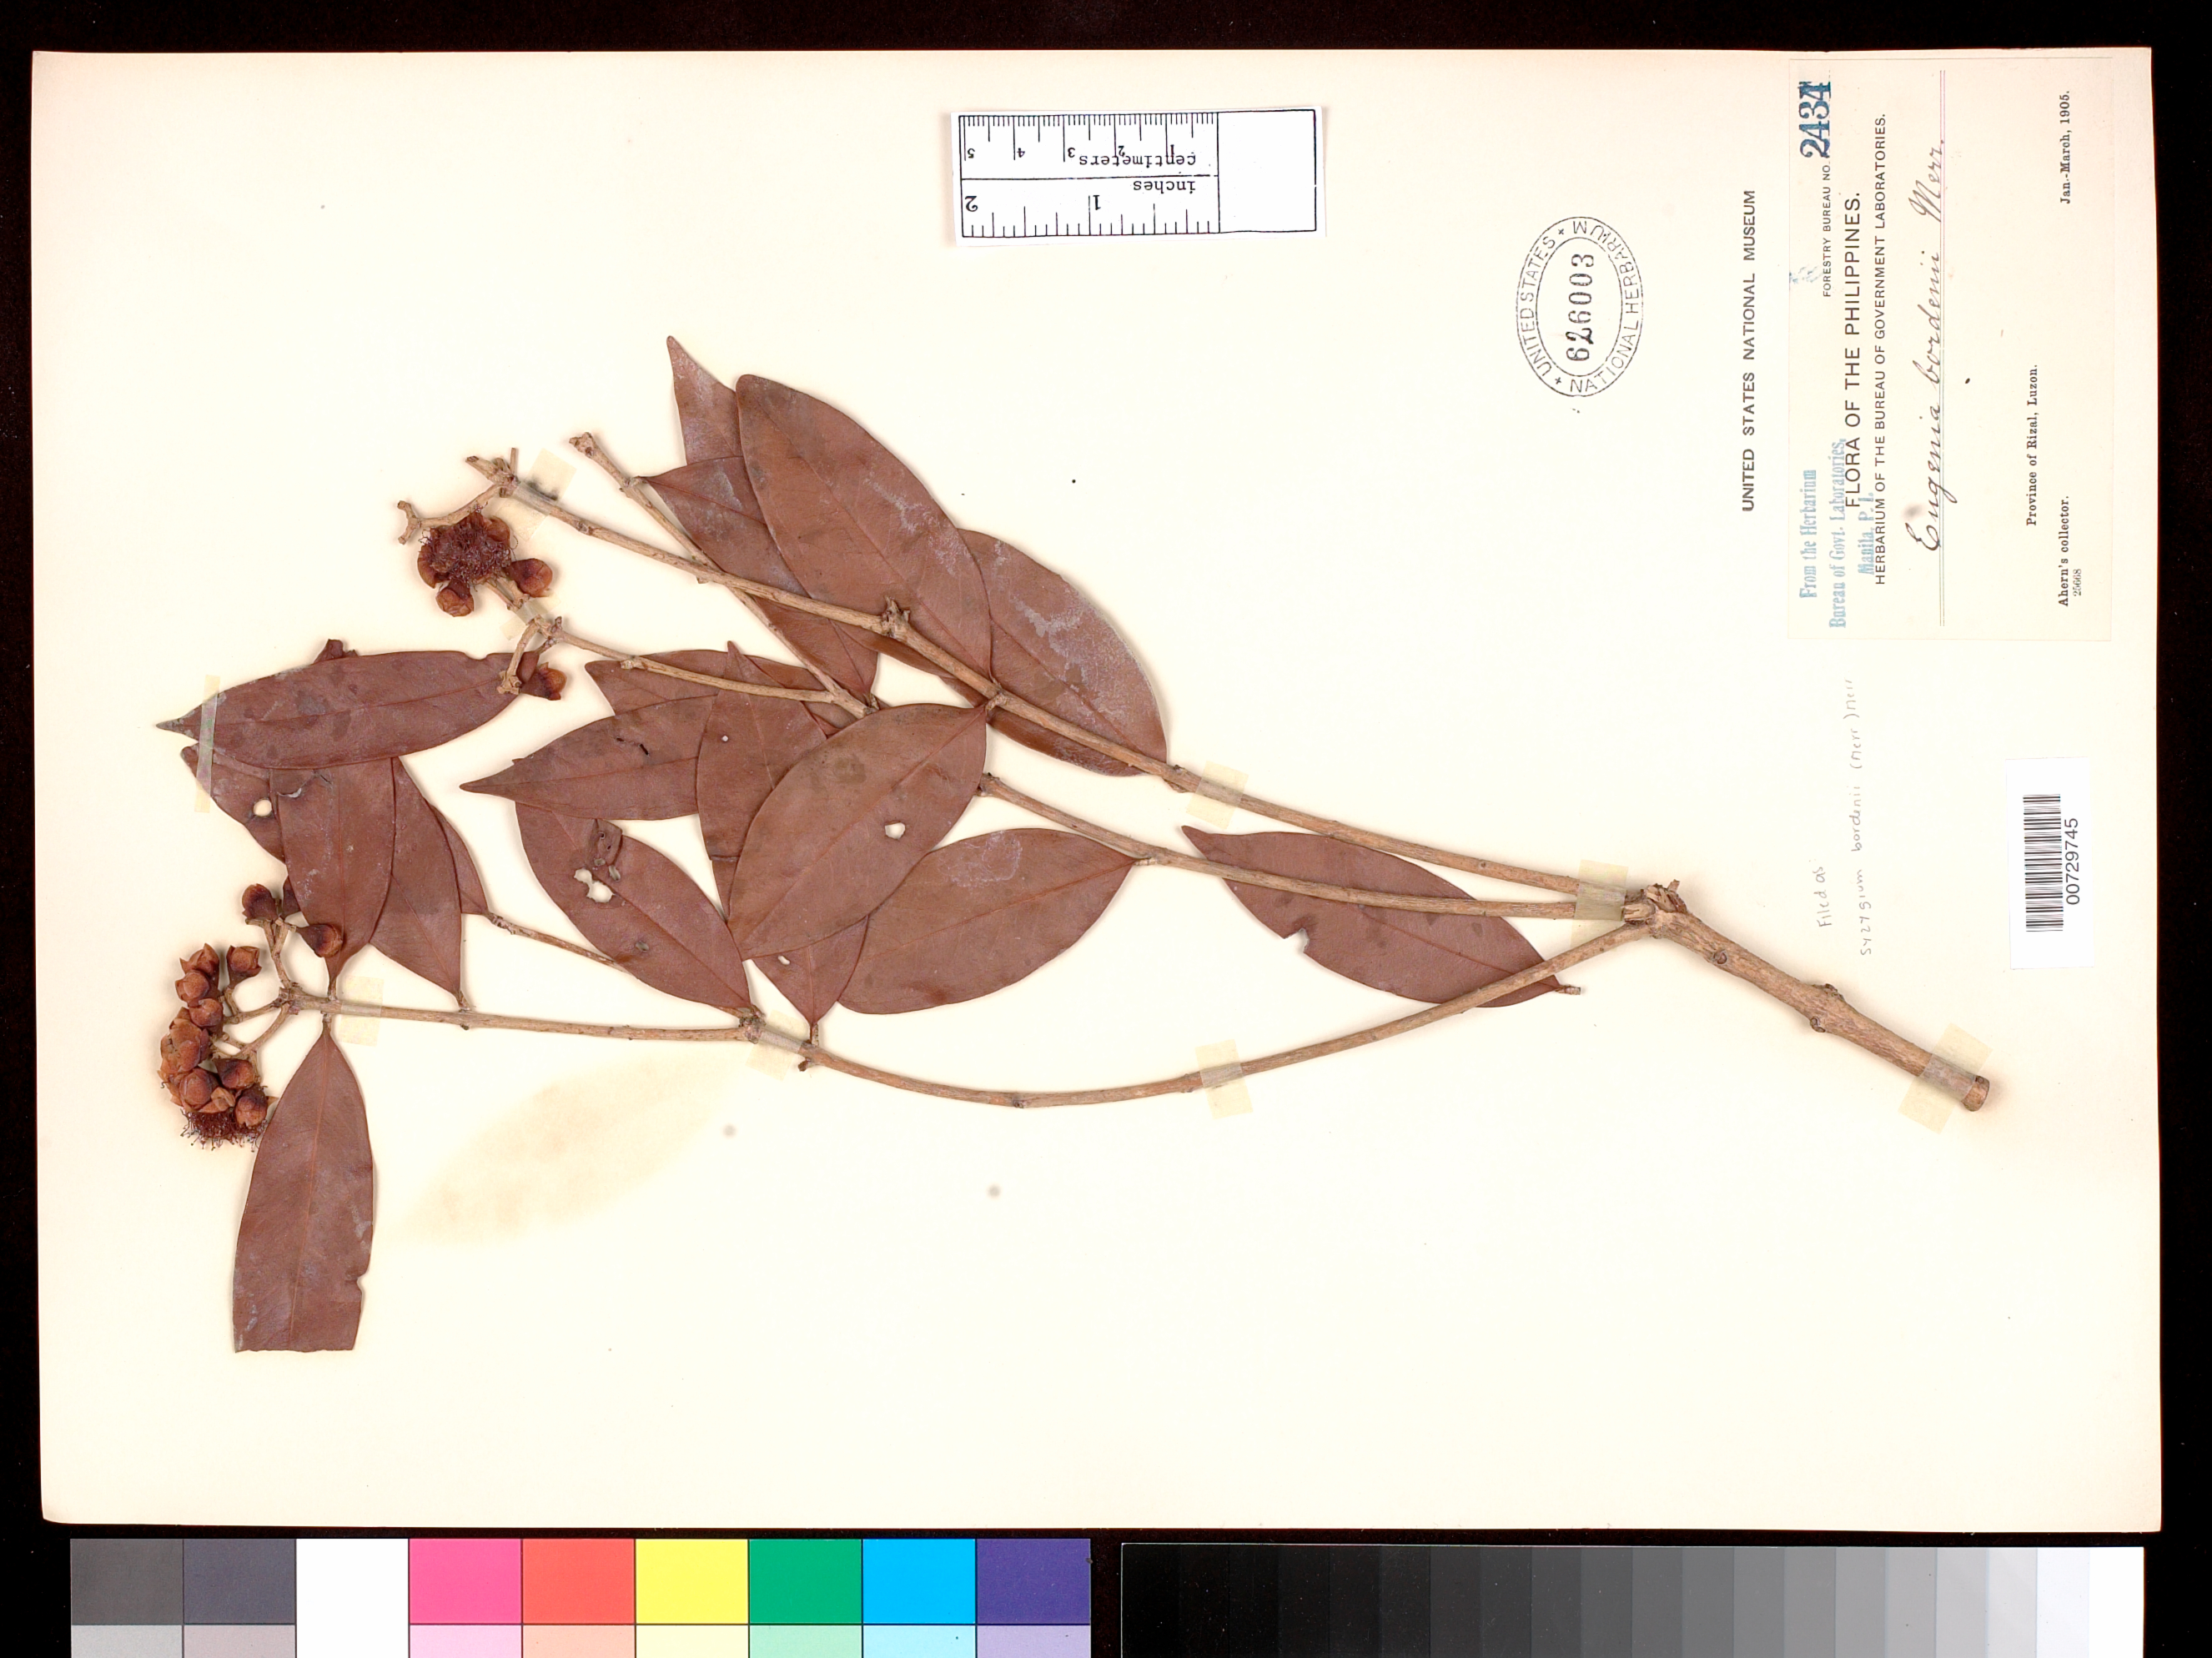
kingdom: Plantae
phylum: Tracheophyta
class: Magnoliopsida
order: Myrtales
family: Myrtaceae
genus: Syzygium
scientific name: Syzygium bordenii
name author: (Merr.) Merr.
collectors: Ahern's collector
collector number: For. Bur. 2434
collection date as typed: Jan 1905 to -- Mar 1905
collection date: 1905-01/1905-03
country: Philippines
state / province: Calabarzon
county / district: Rizal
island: Luzon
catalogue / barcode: US 626003